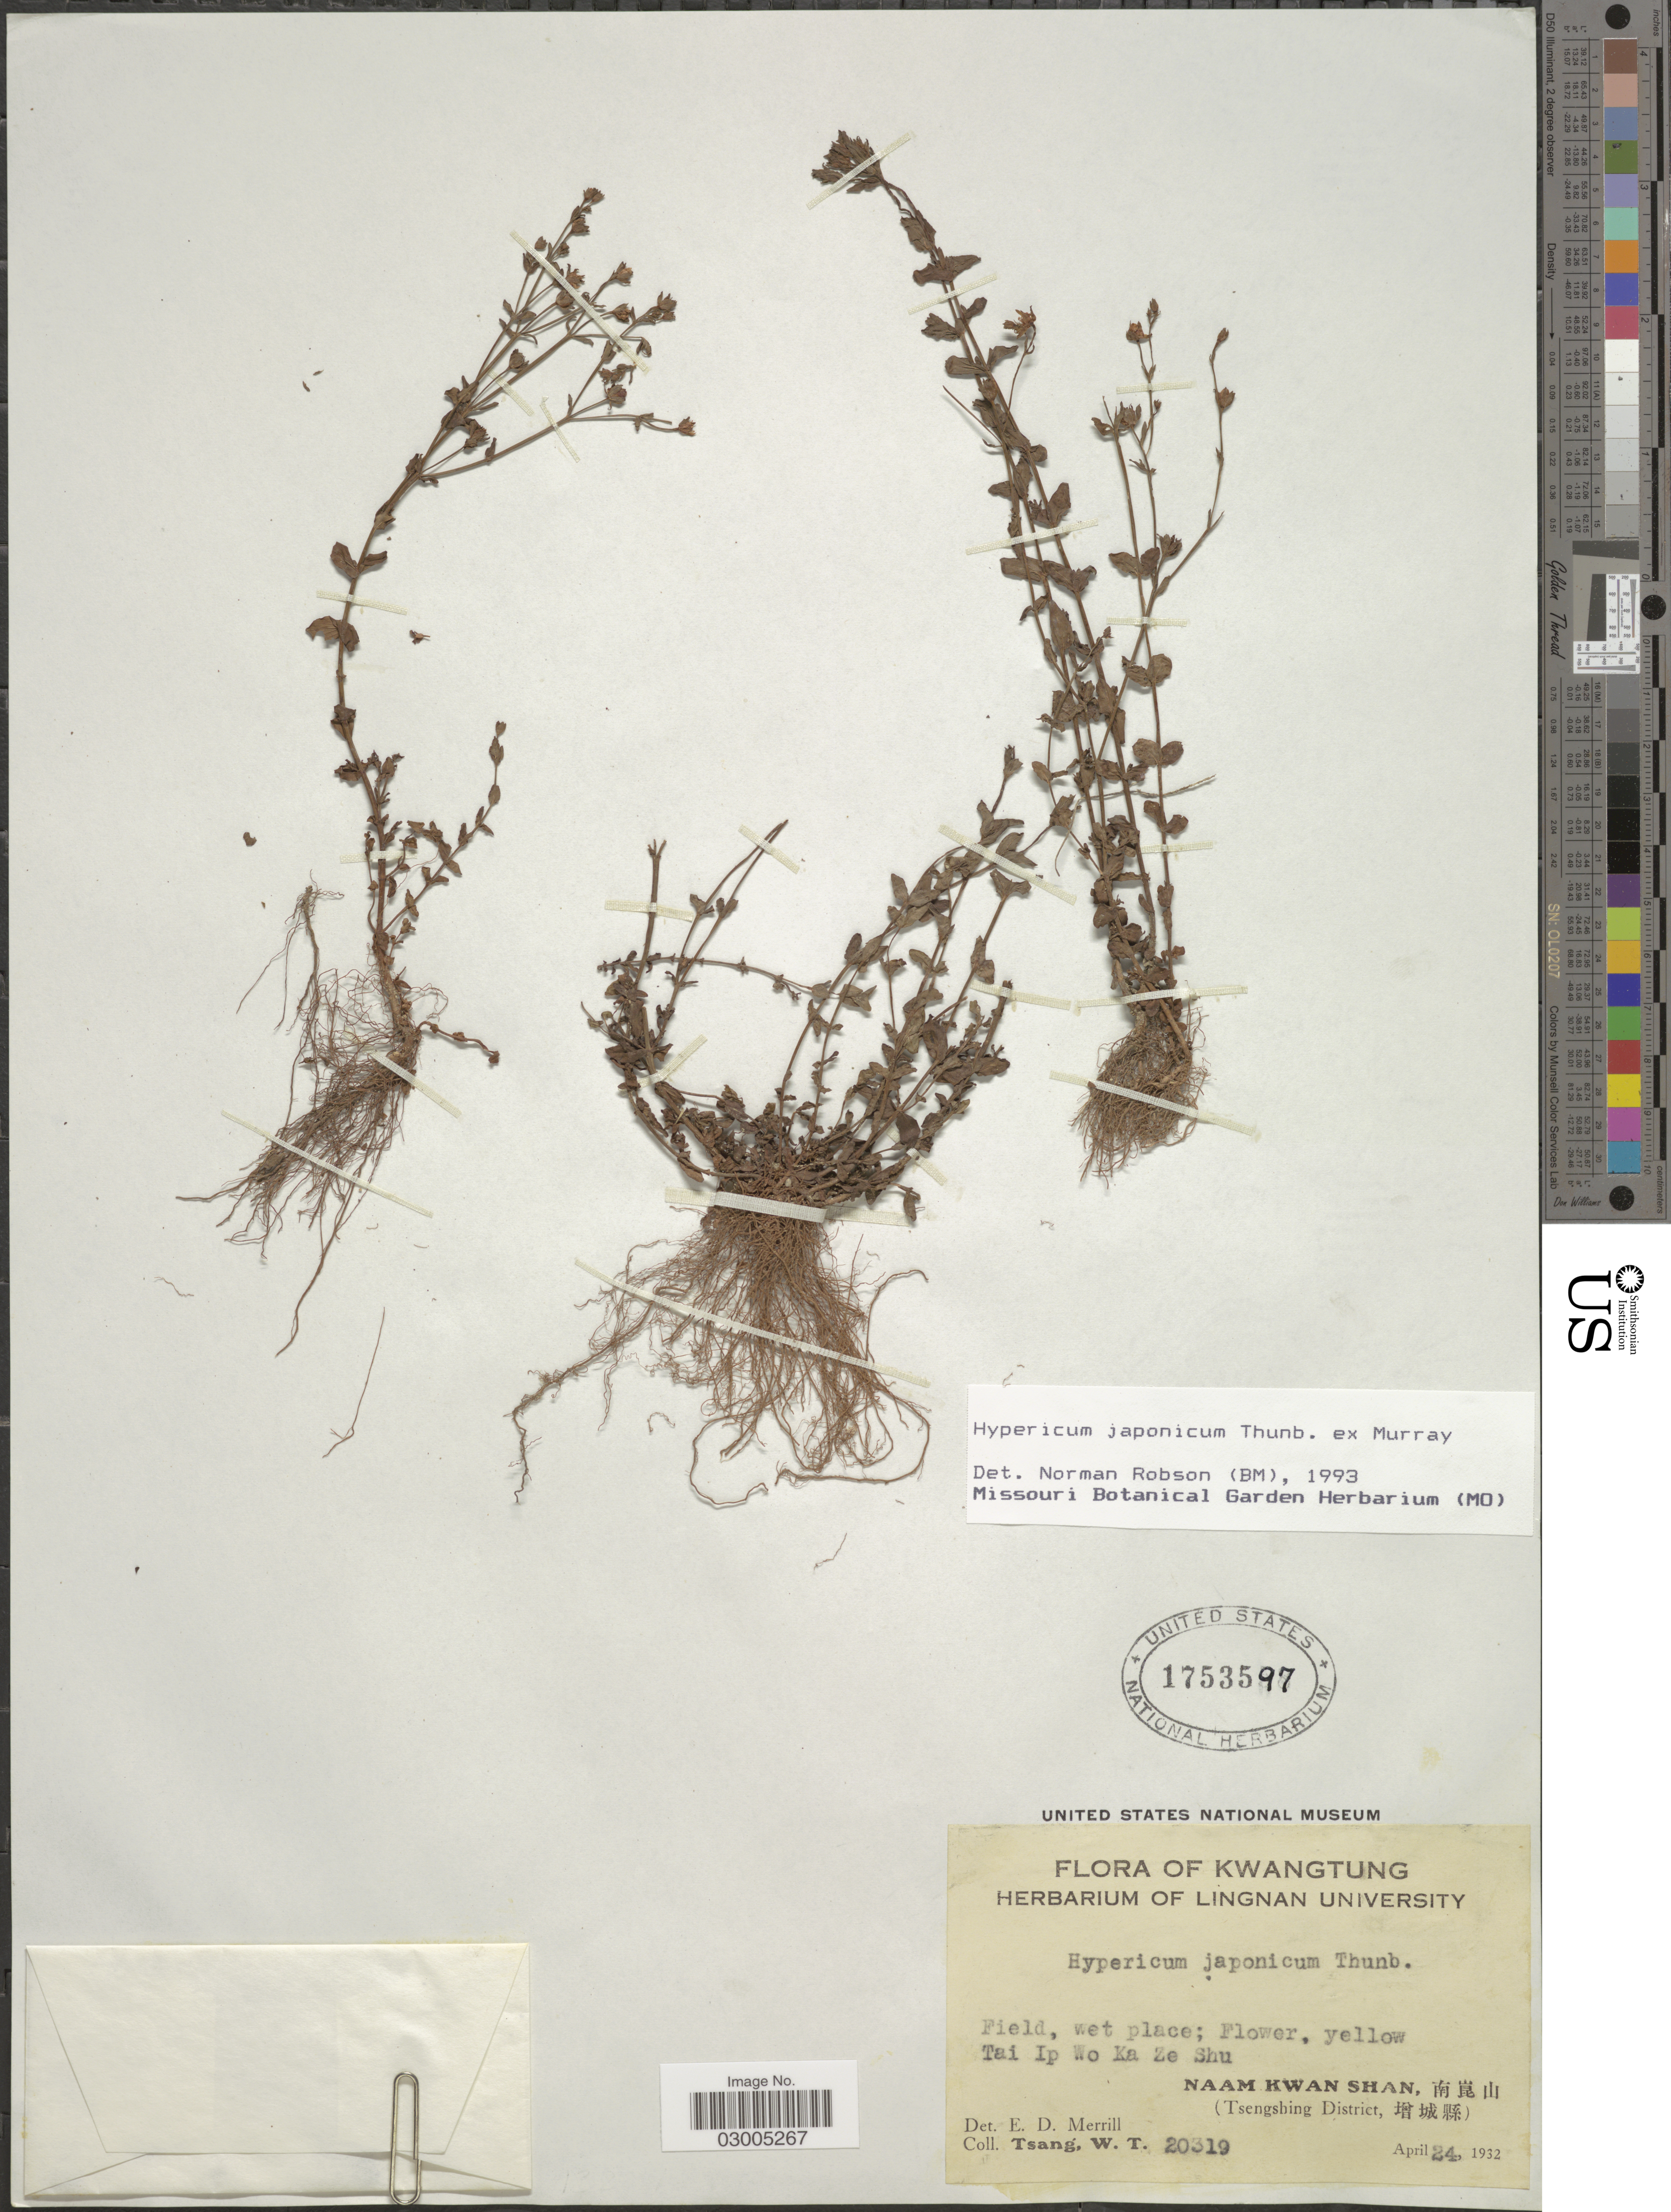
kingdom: Plantae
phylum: Tracheophyta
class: Magnoliopsida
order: Malpighiales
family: Hypericaceae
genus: Hypericum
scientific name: Hypericum japonicum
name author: Thunb.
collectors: W. T. Tsang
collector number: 20319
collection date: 1932-04-24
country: China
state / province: Guangdong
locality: Kwangtung. Tai Ip Wo Ka Ze Shu. Naam Kwan Shan (Tsengsbing District).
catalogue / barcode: US 1753597